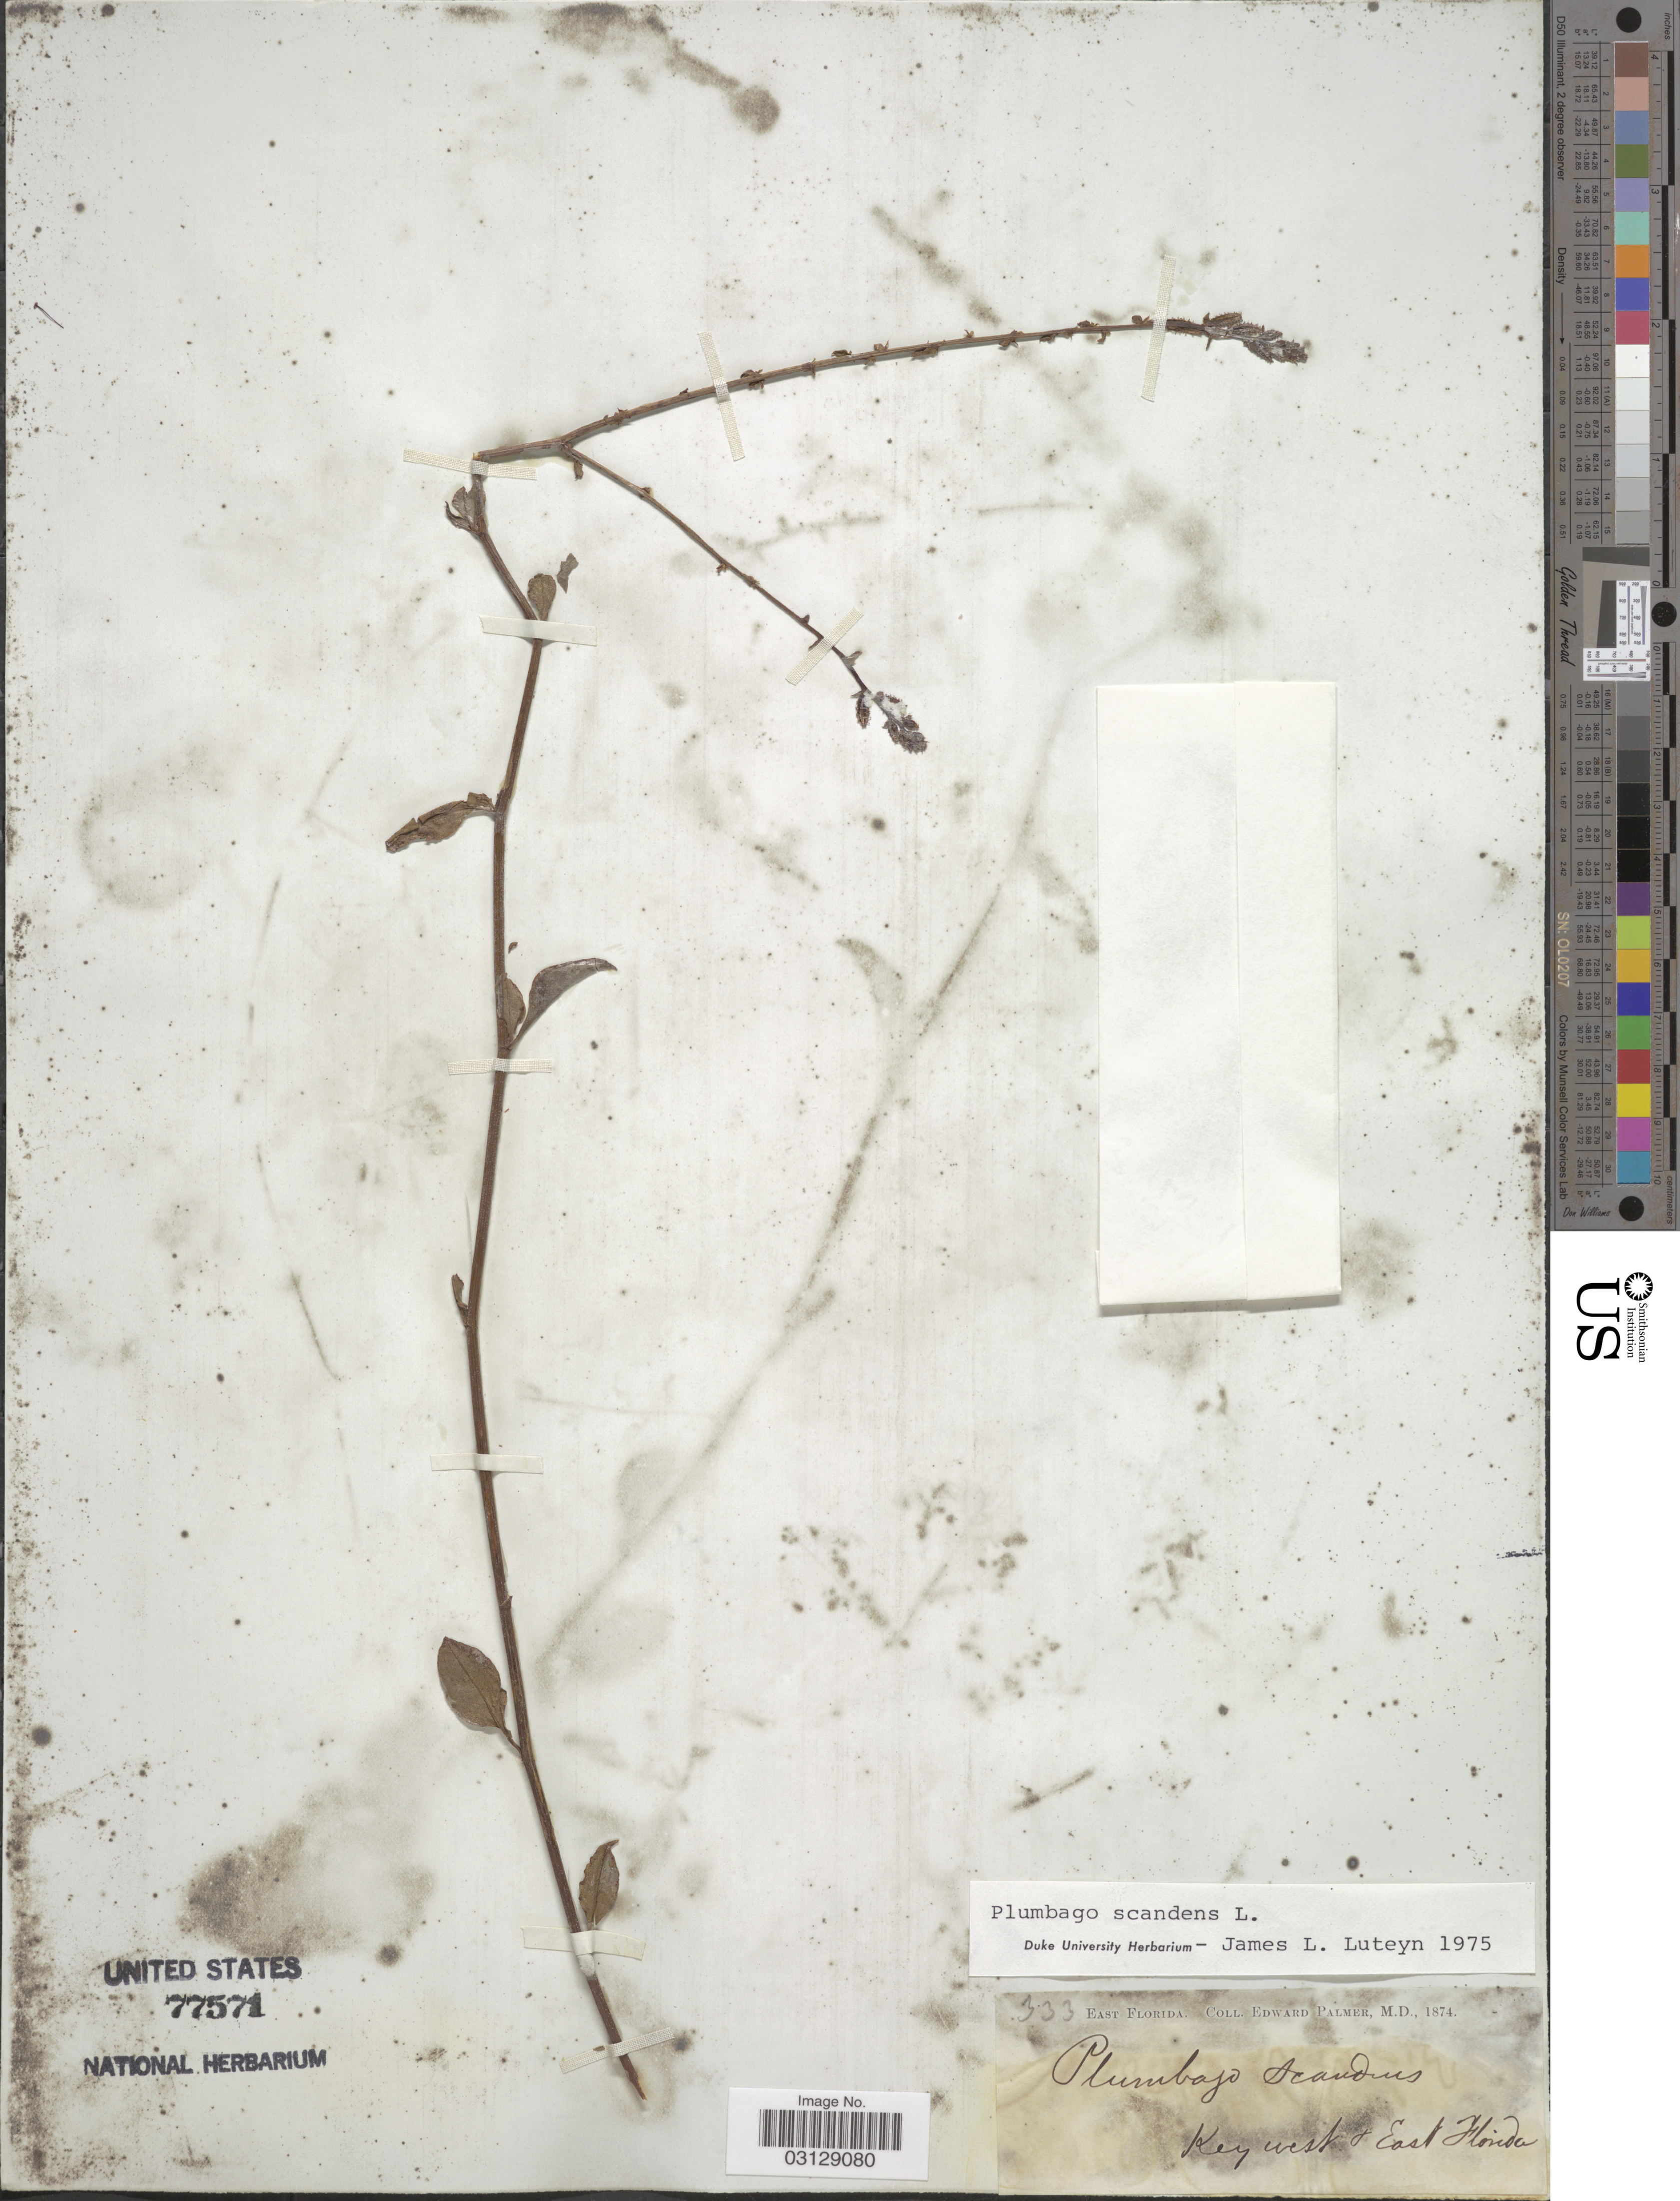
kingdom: Plantae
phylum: Tracheophyta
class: Magnoliopsida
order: Caryophyllales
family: Plumbaginaceae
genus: Plumbago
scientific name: Plumbago scandens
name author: L.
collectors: E. Palmer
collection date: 1874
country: United States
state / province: Florida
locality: Key west & East Florida.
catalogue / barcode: US 77571